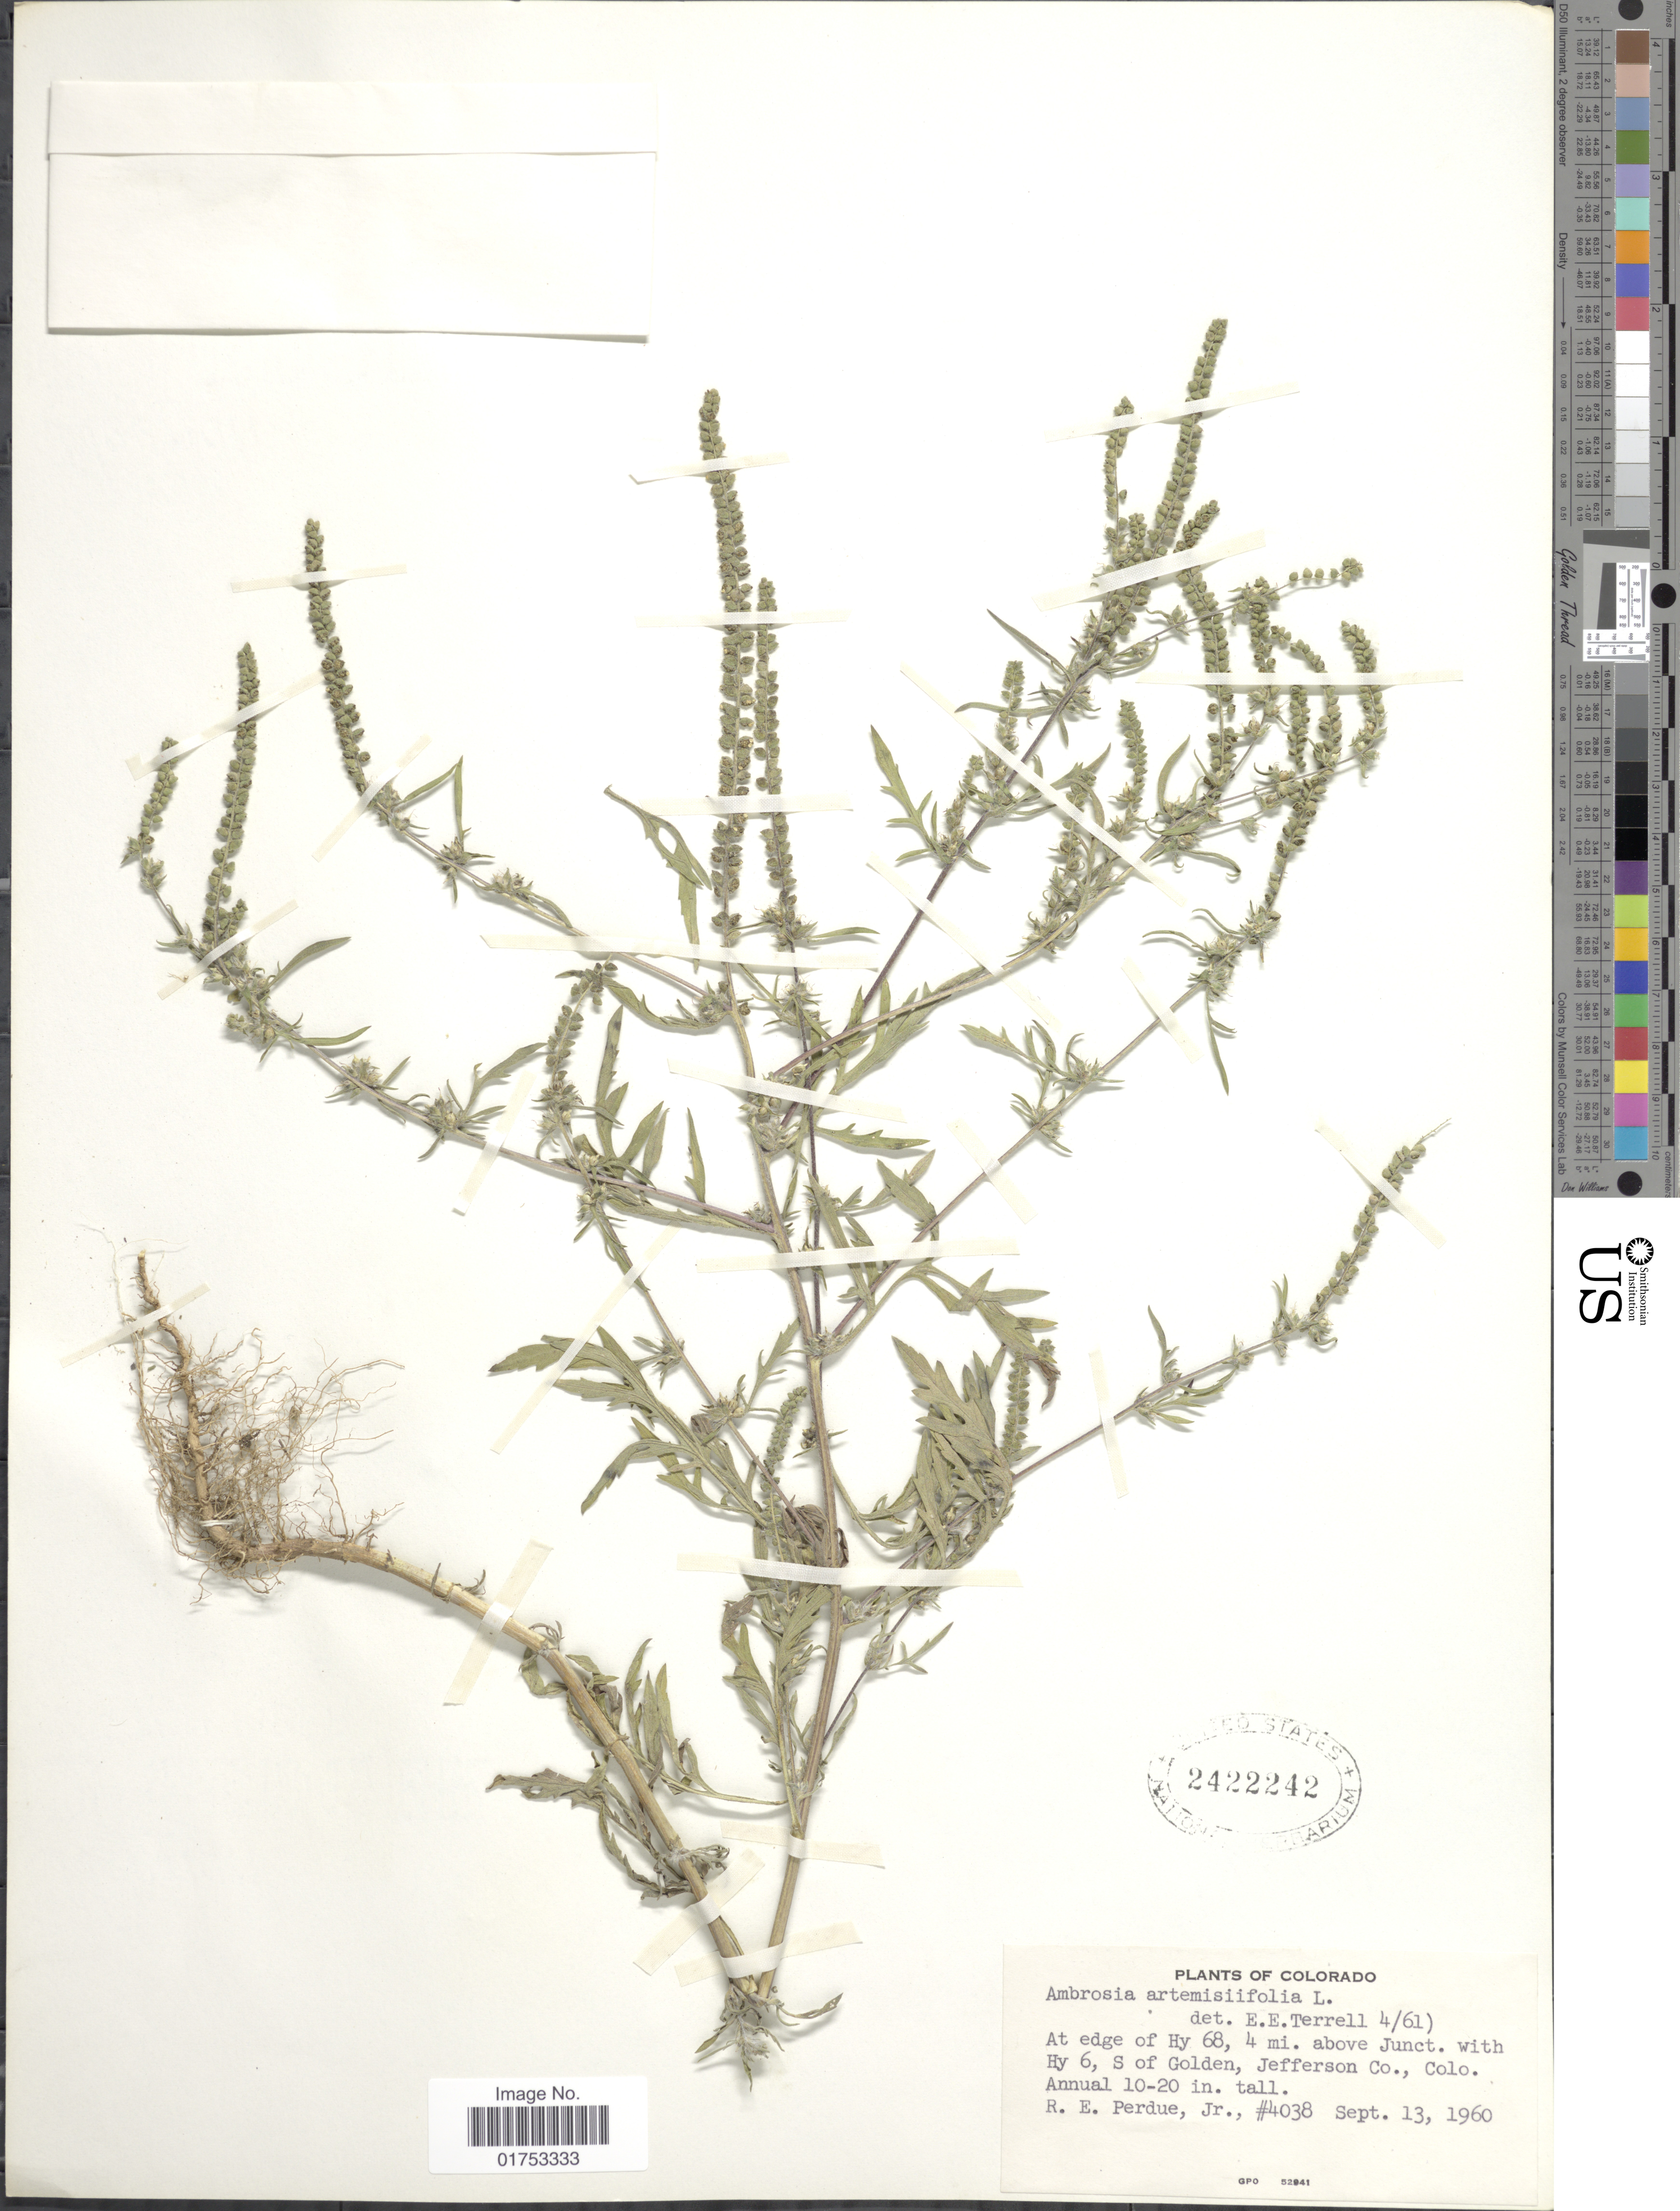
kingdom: Plantae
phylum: Tracheophyta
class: Magnoliopsida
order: Asterales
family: Asteraceae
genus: Ambrosia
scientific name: Ambrosia artemisiifolia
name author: L.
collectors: R. E. Perdue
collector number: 4038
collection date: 1960-09-13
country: United States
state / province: Colorado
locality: At edge of Hy 68, 4 mi above Junct. with Hy 6, S of Golden, Jefferson Co., Colo.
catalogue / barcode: US 2422242